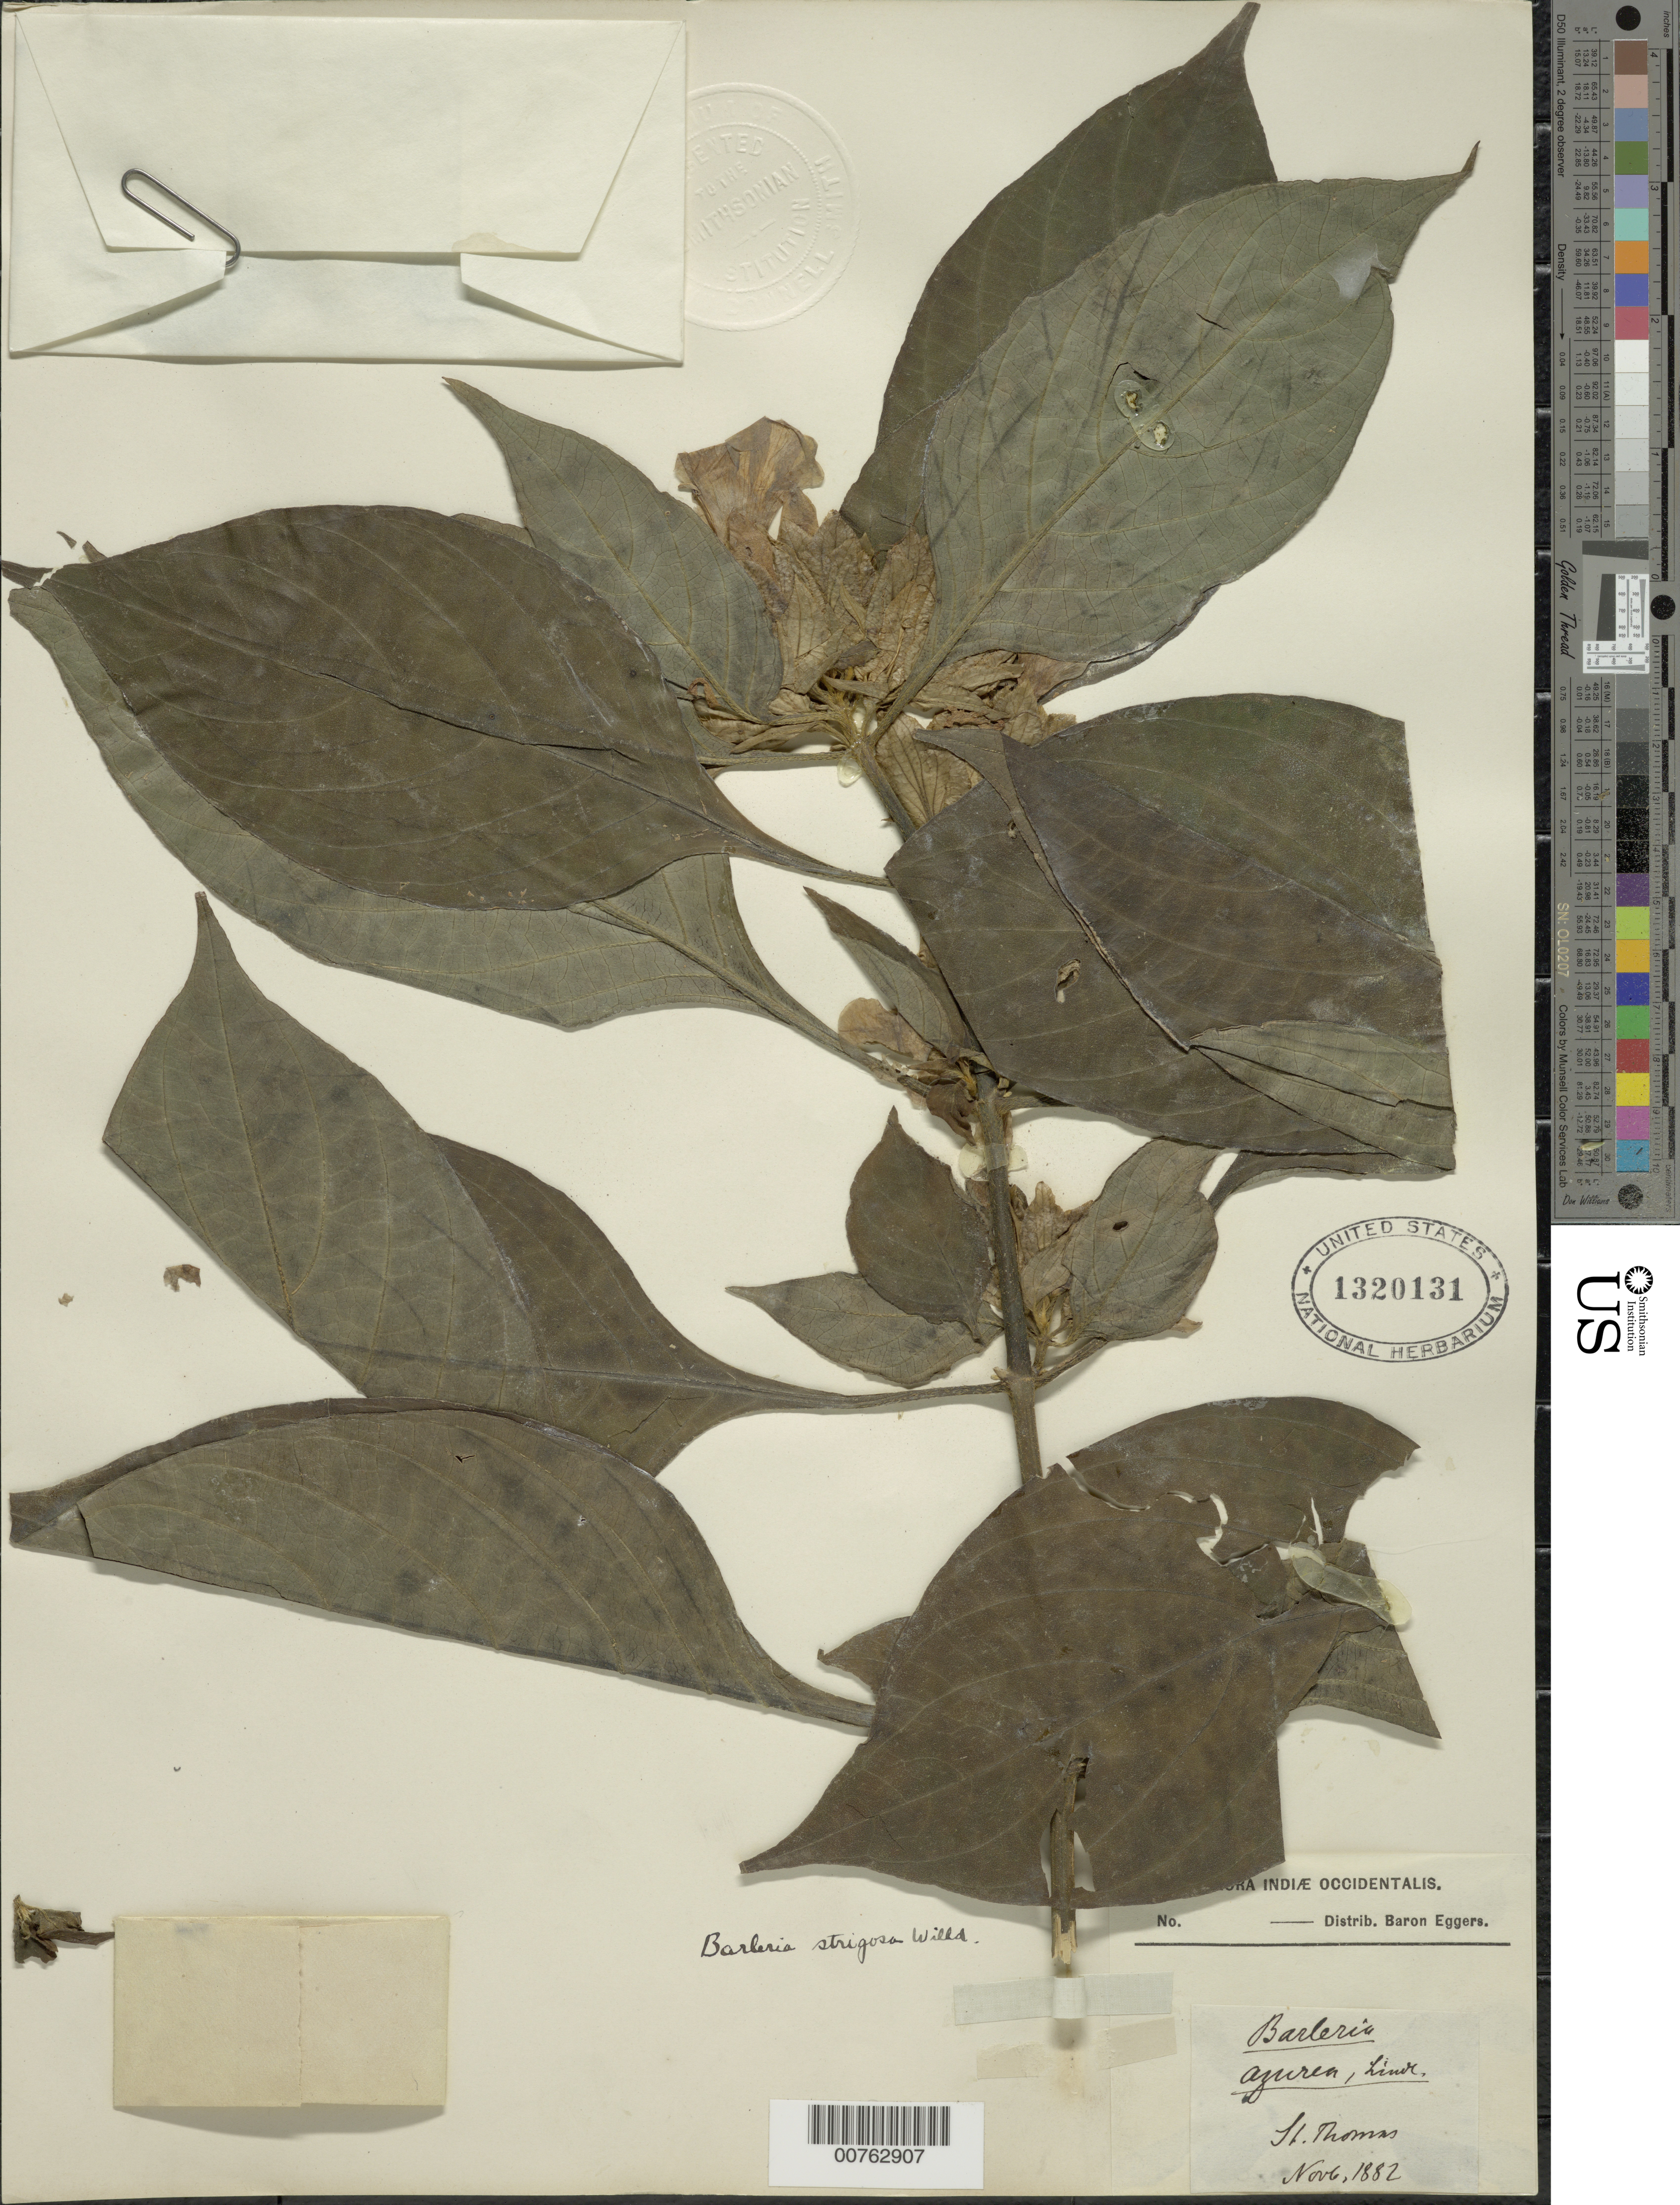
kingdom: Plantae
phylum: Tracheophyta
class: Magnoliopsida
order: Lamiales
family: Acanthaceae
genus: Barleria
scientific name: Barleria strigosa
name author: Willd.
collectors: H. F. A. von Eggers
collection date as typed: Nov 1882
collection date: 1882-11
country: U.S. Virgin Islands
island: St. Thomas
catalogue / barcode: US 1320131